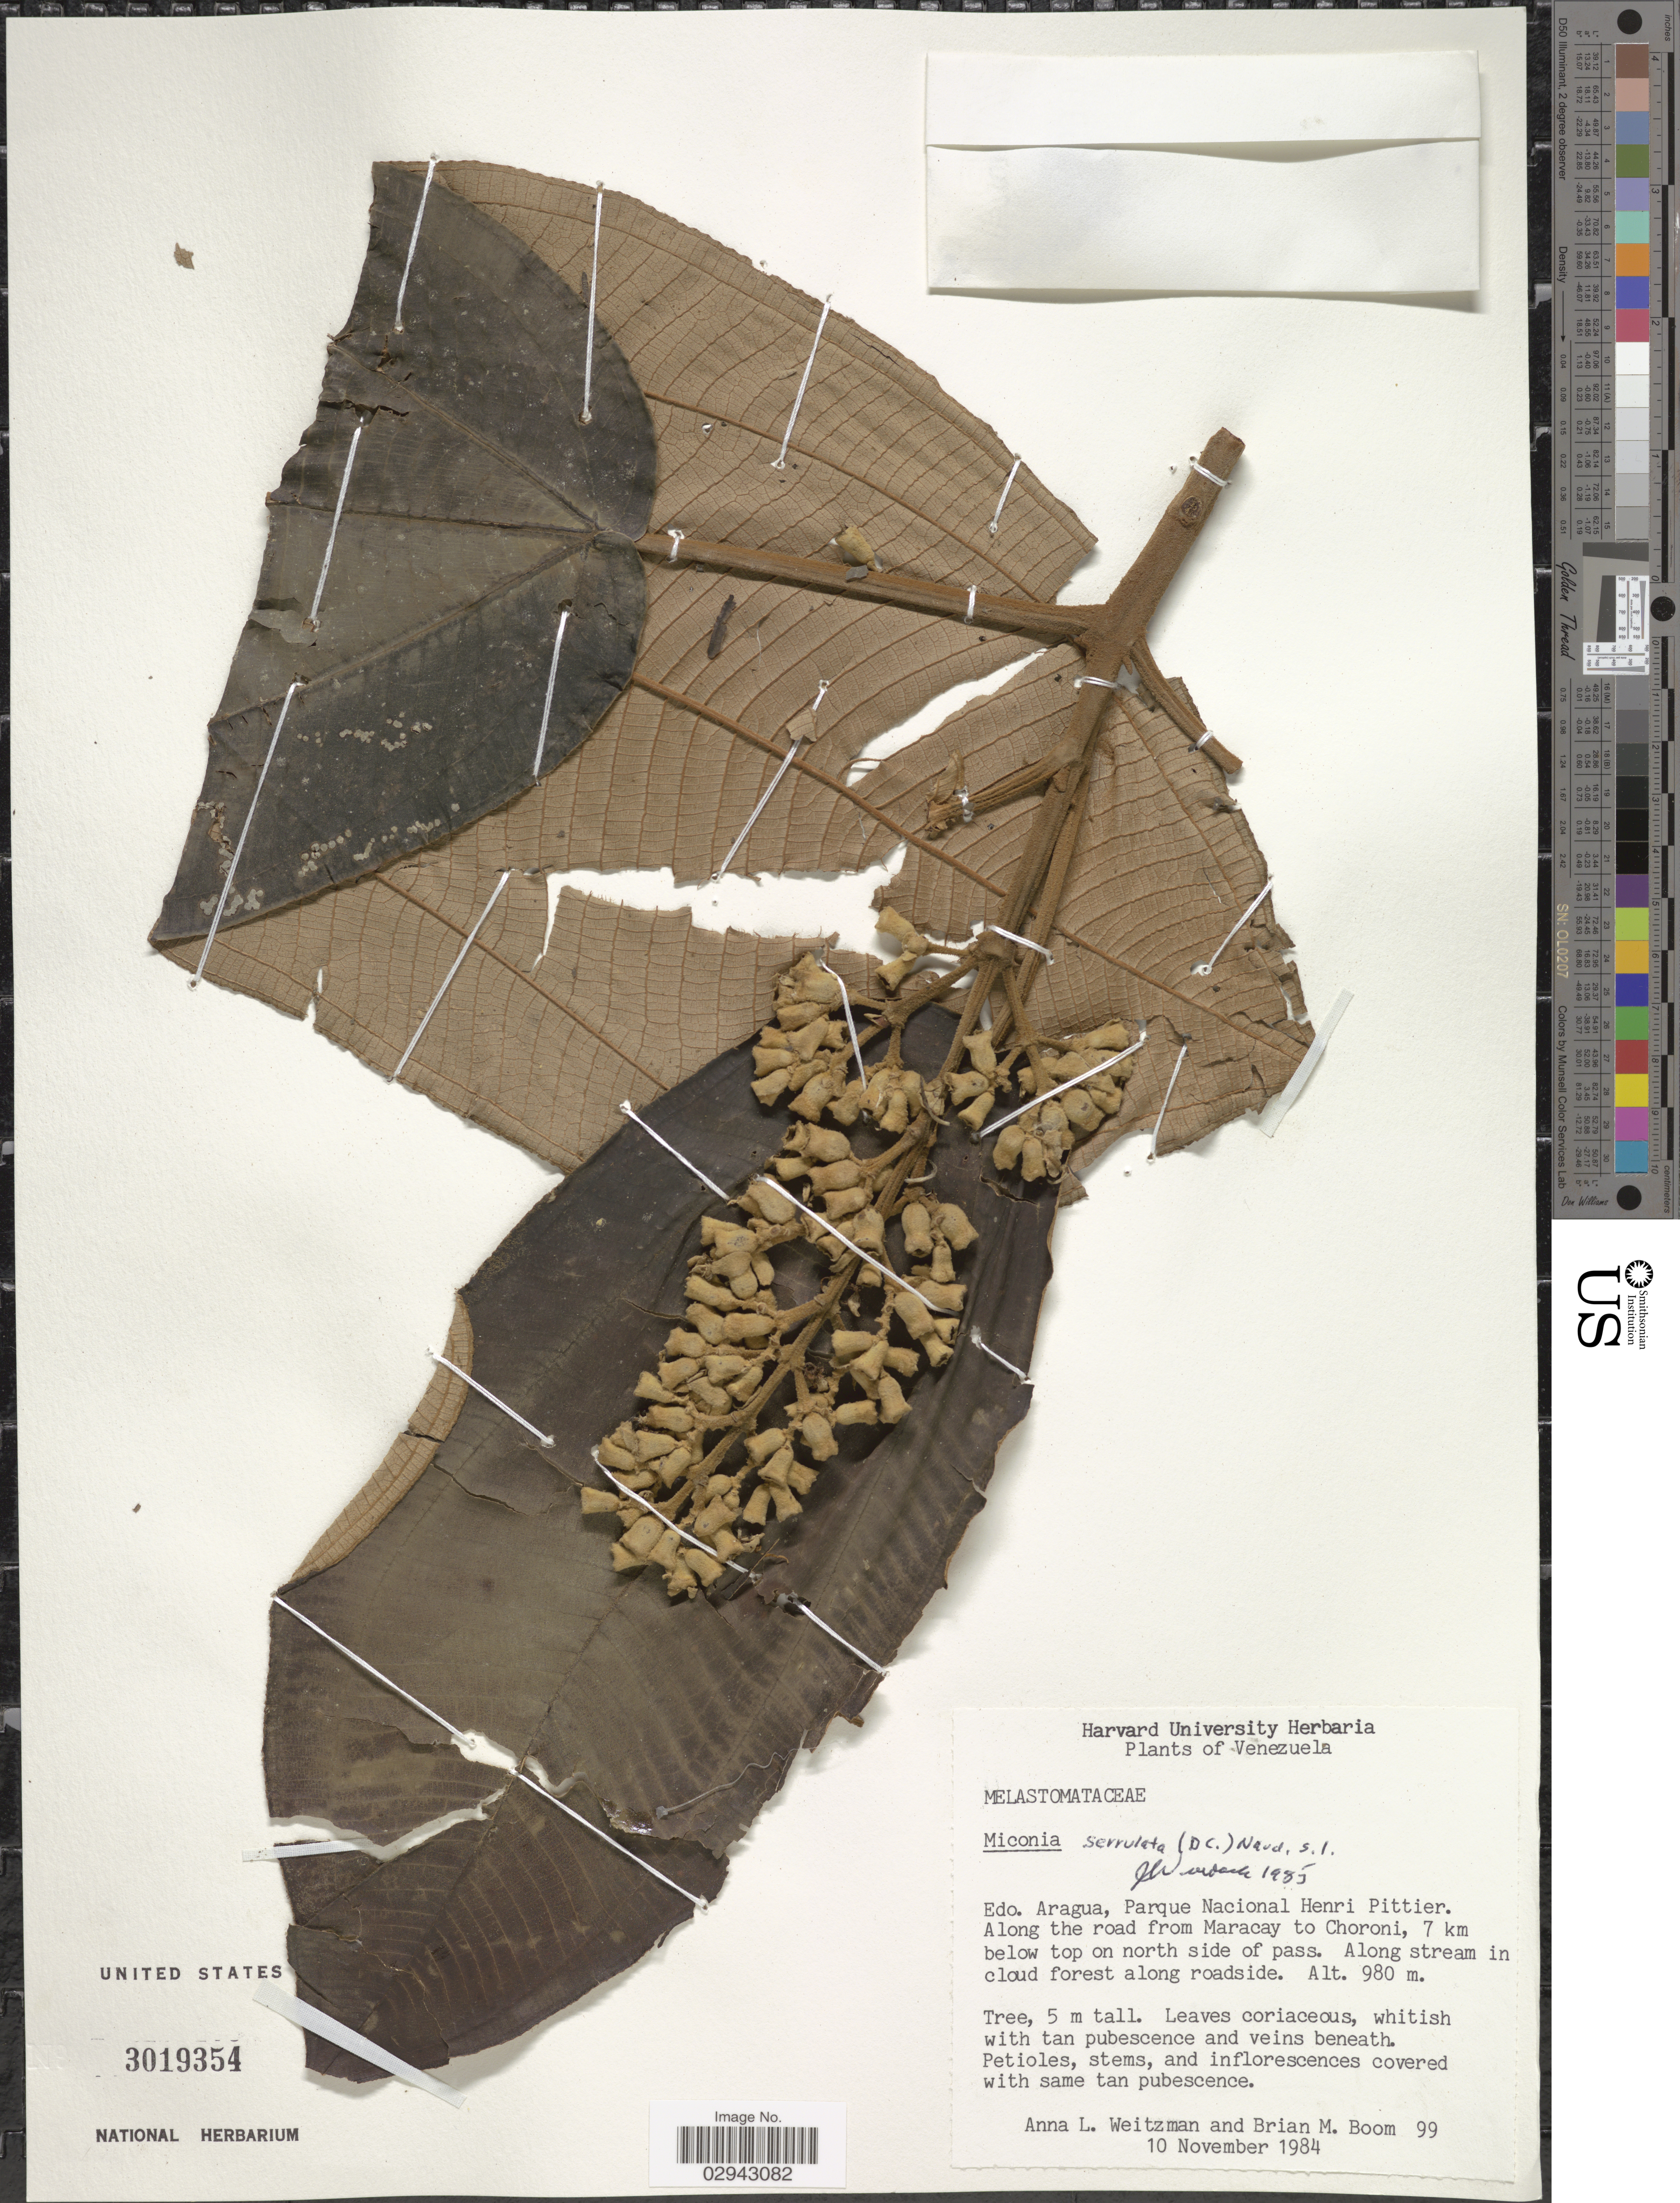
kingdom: Plantae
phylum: Tracheophyta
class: Magnoliopsida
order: Myrtales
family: Melastomataceae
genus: Miconia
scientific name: Miconia serrulata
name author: (DC.) Naudin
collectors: A. Wietzman & B. M. Boom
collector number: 99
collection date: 1984-11-10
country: Venezuela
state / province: Aragua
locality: Parque Nacional Henri Pittier. Along the road from Maracay to Choroni, 7 km below top on north side of pass. Along stream in cloud forest along roadside.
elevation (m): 980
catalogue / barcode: US 3019354